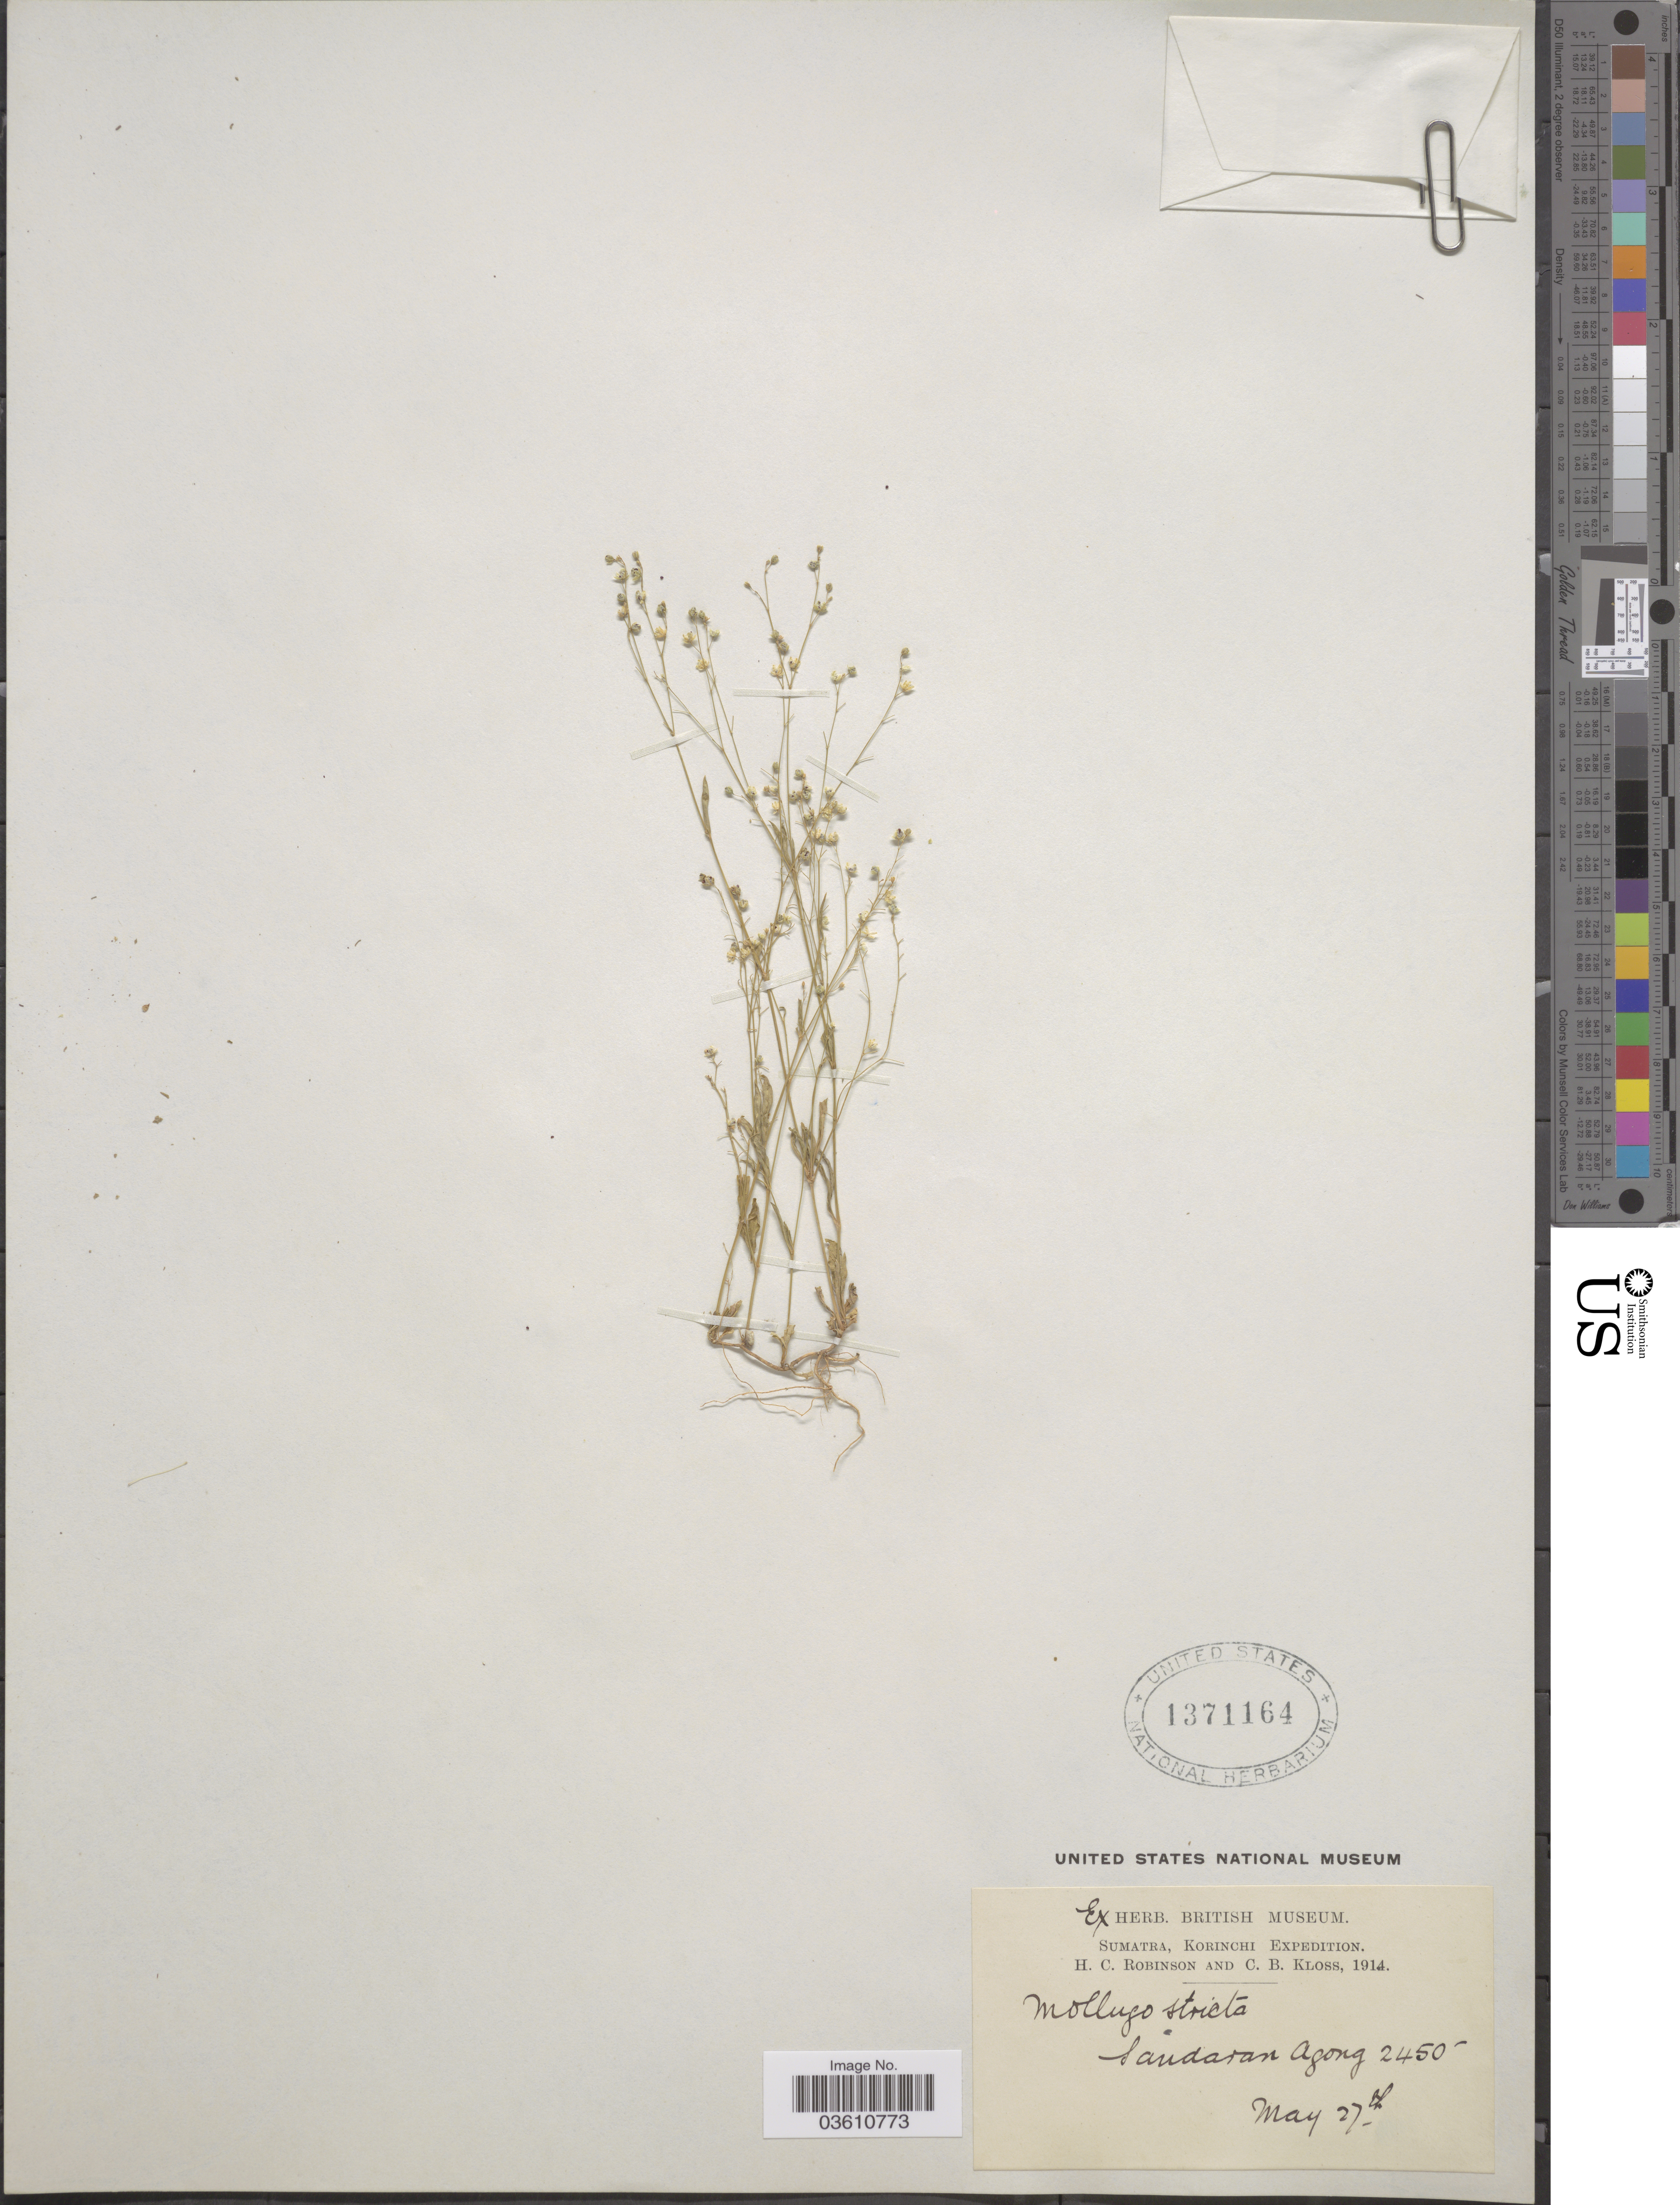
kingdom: Plantae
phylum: Tracheophyta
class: Magnoliopsida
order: Caryophyllales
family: Molluginaceae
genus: Trigastrotheca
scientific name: Trigastrotheca pentaphylla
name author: (L.) Thulin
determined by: Strong, Mark T., (BOT), Smithsonian Institution - National Museum of Natural History (UNITED STATES)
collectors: H. C. Robinson & C. Kloss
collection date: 1914-05-27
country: Indonesia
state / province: Sumatra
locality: Korinchi, Sandaran Agong.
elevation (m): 747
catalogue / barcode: US 1371164